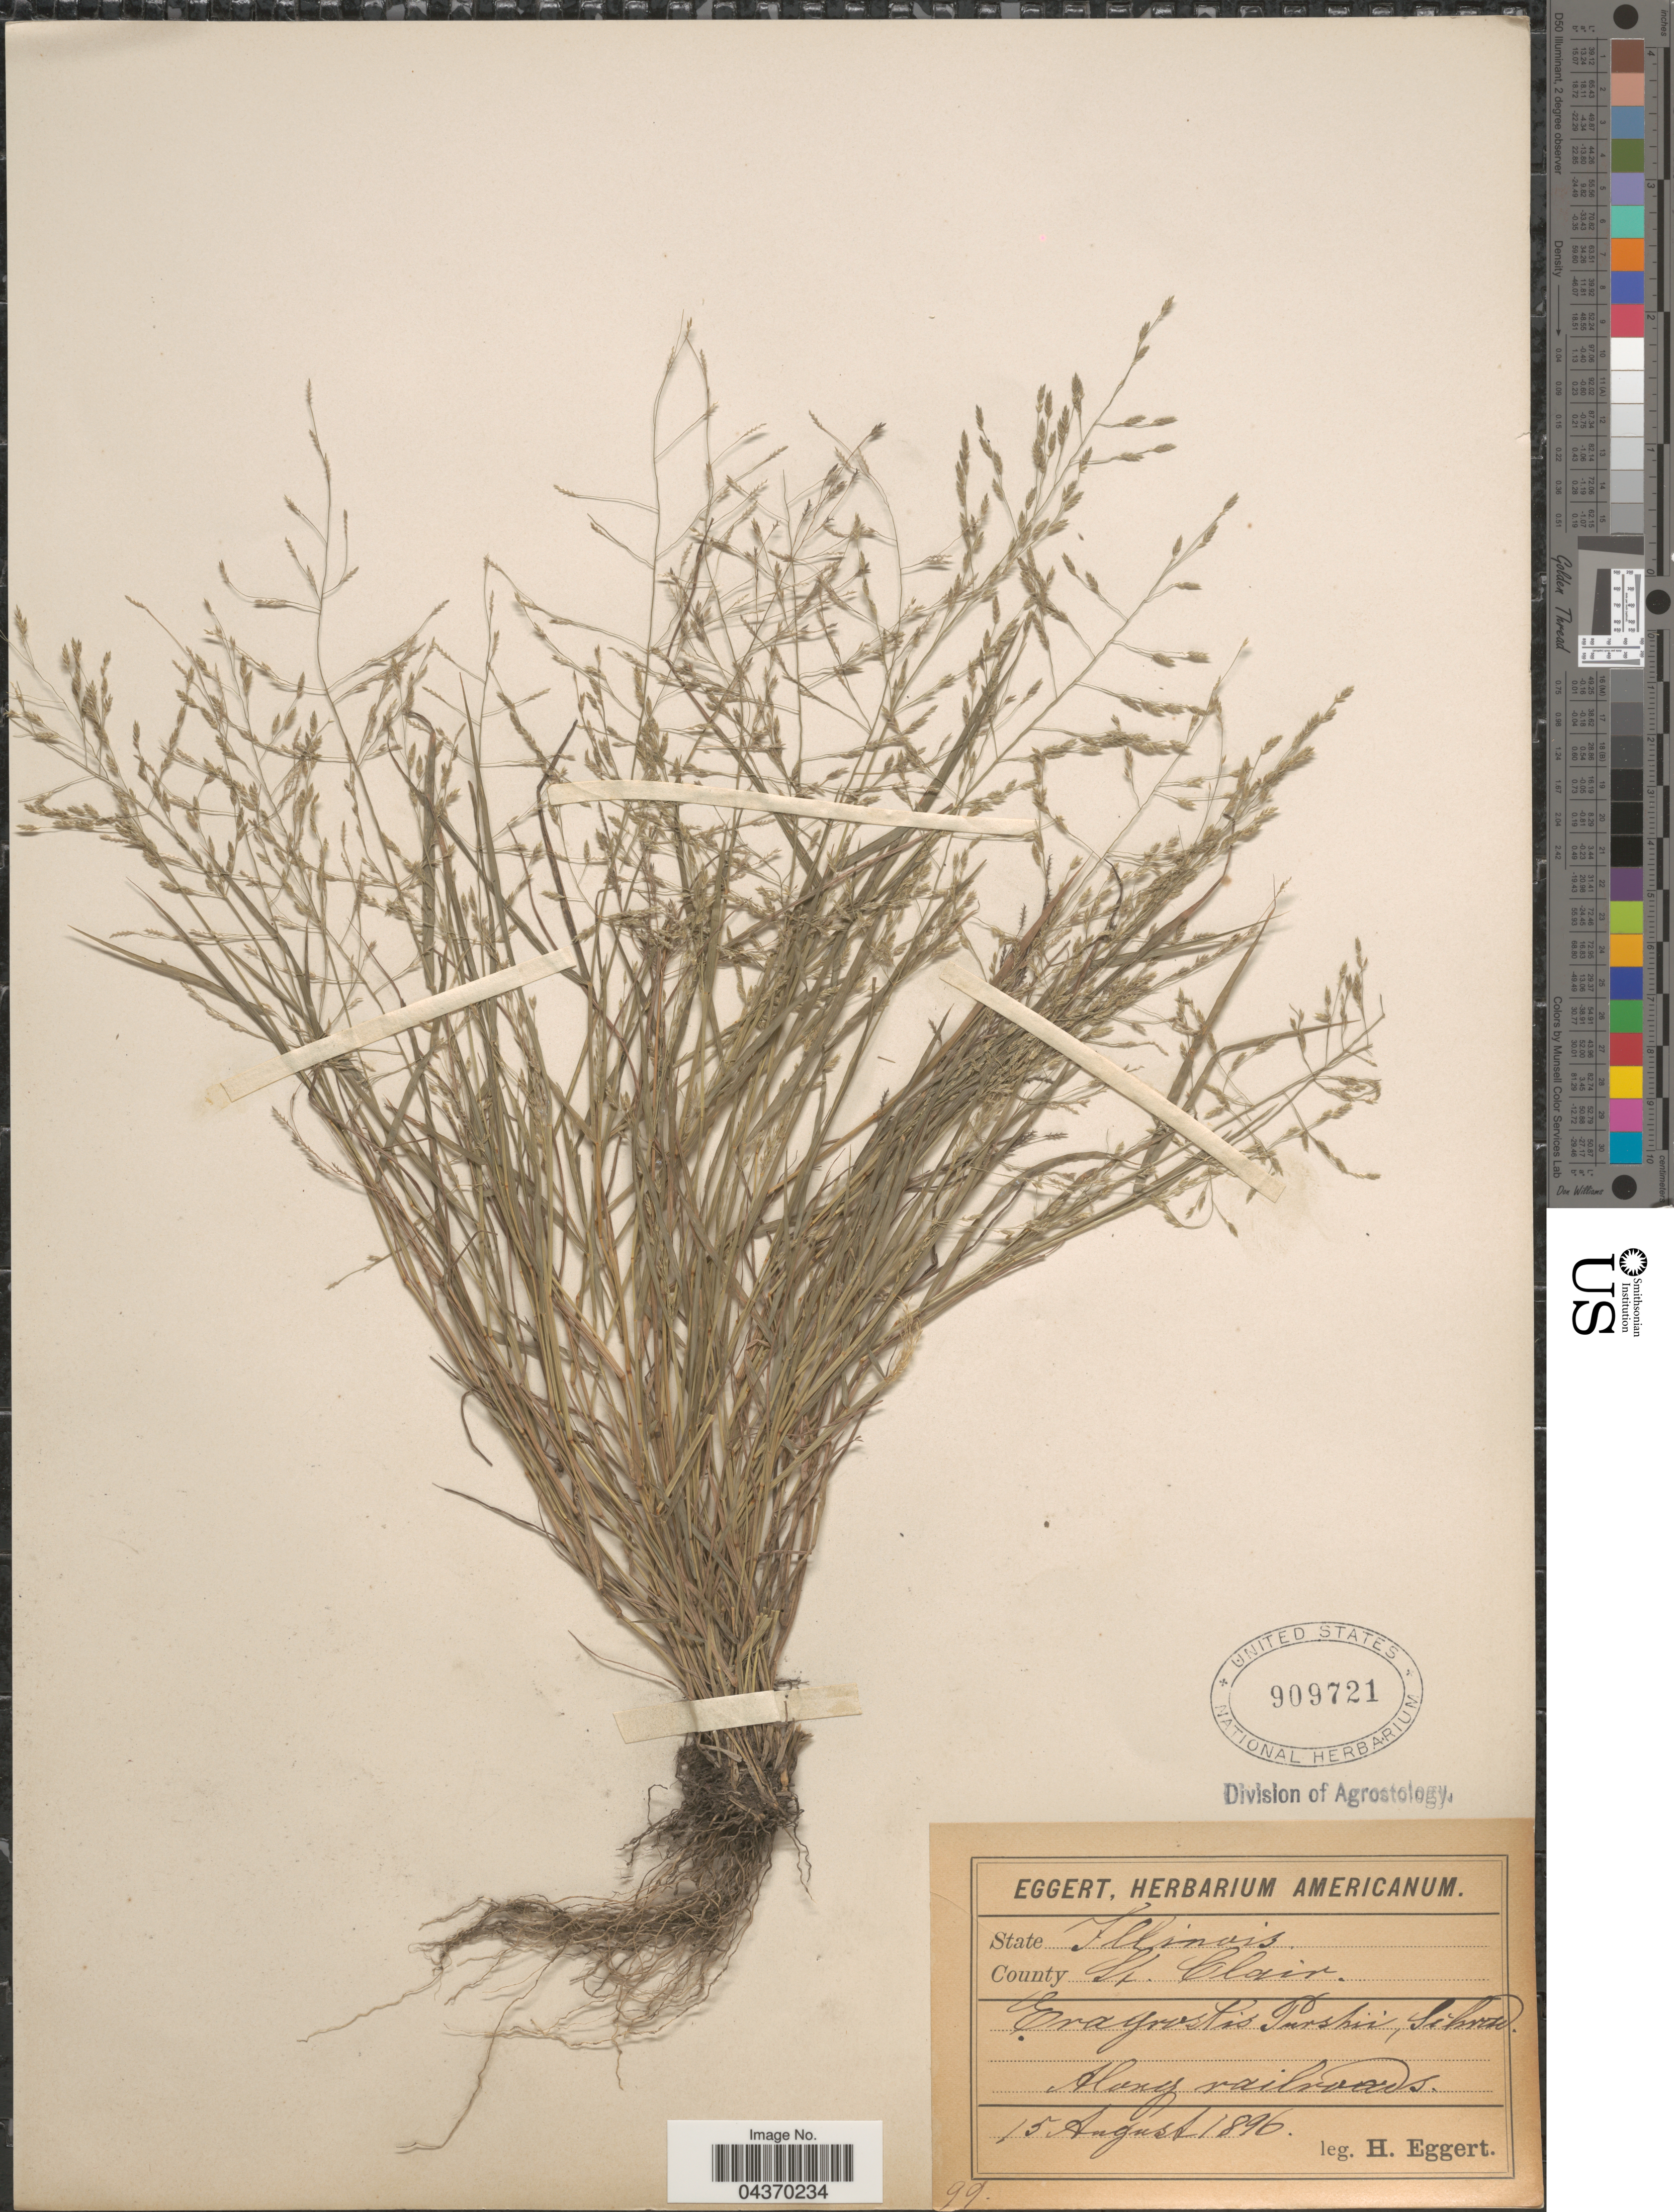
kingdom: Plantae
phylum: Tracheophyta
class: Liliopsida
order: Poales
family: Poaceae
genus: Eragrostis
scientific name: Eragrostis pectinacea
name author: (Michx.) Nees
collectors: H. Eggert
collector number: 99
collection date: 1896-08-15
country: United States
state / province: Illinois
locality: County St. Clair. Along railroads.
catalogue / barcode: US 909721